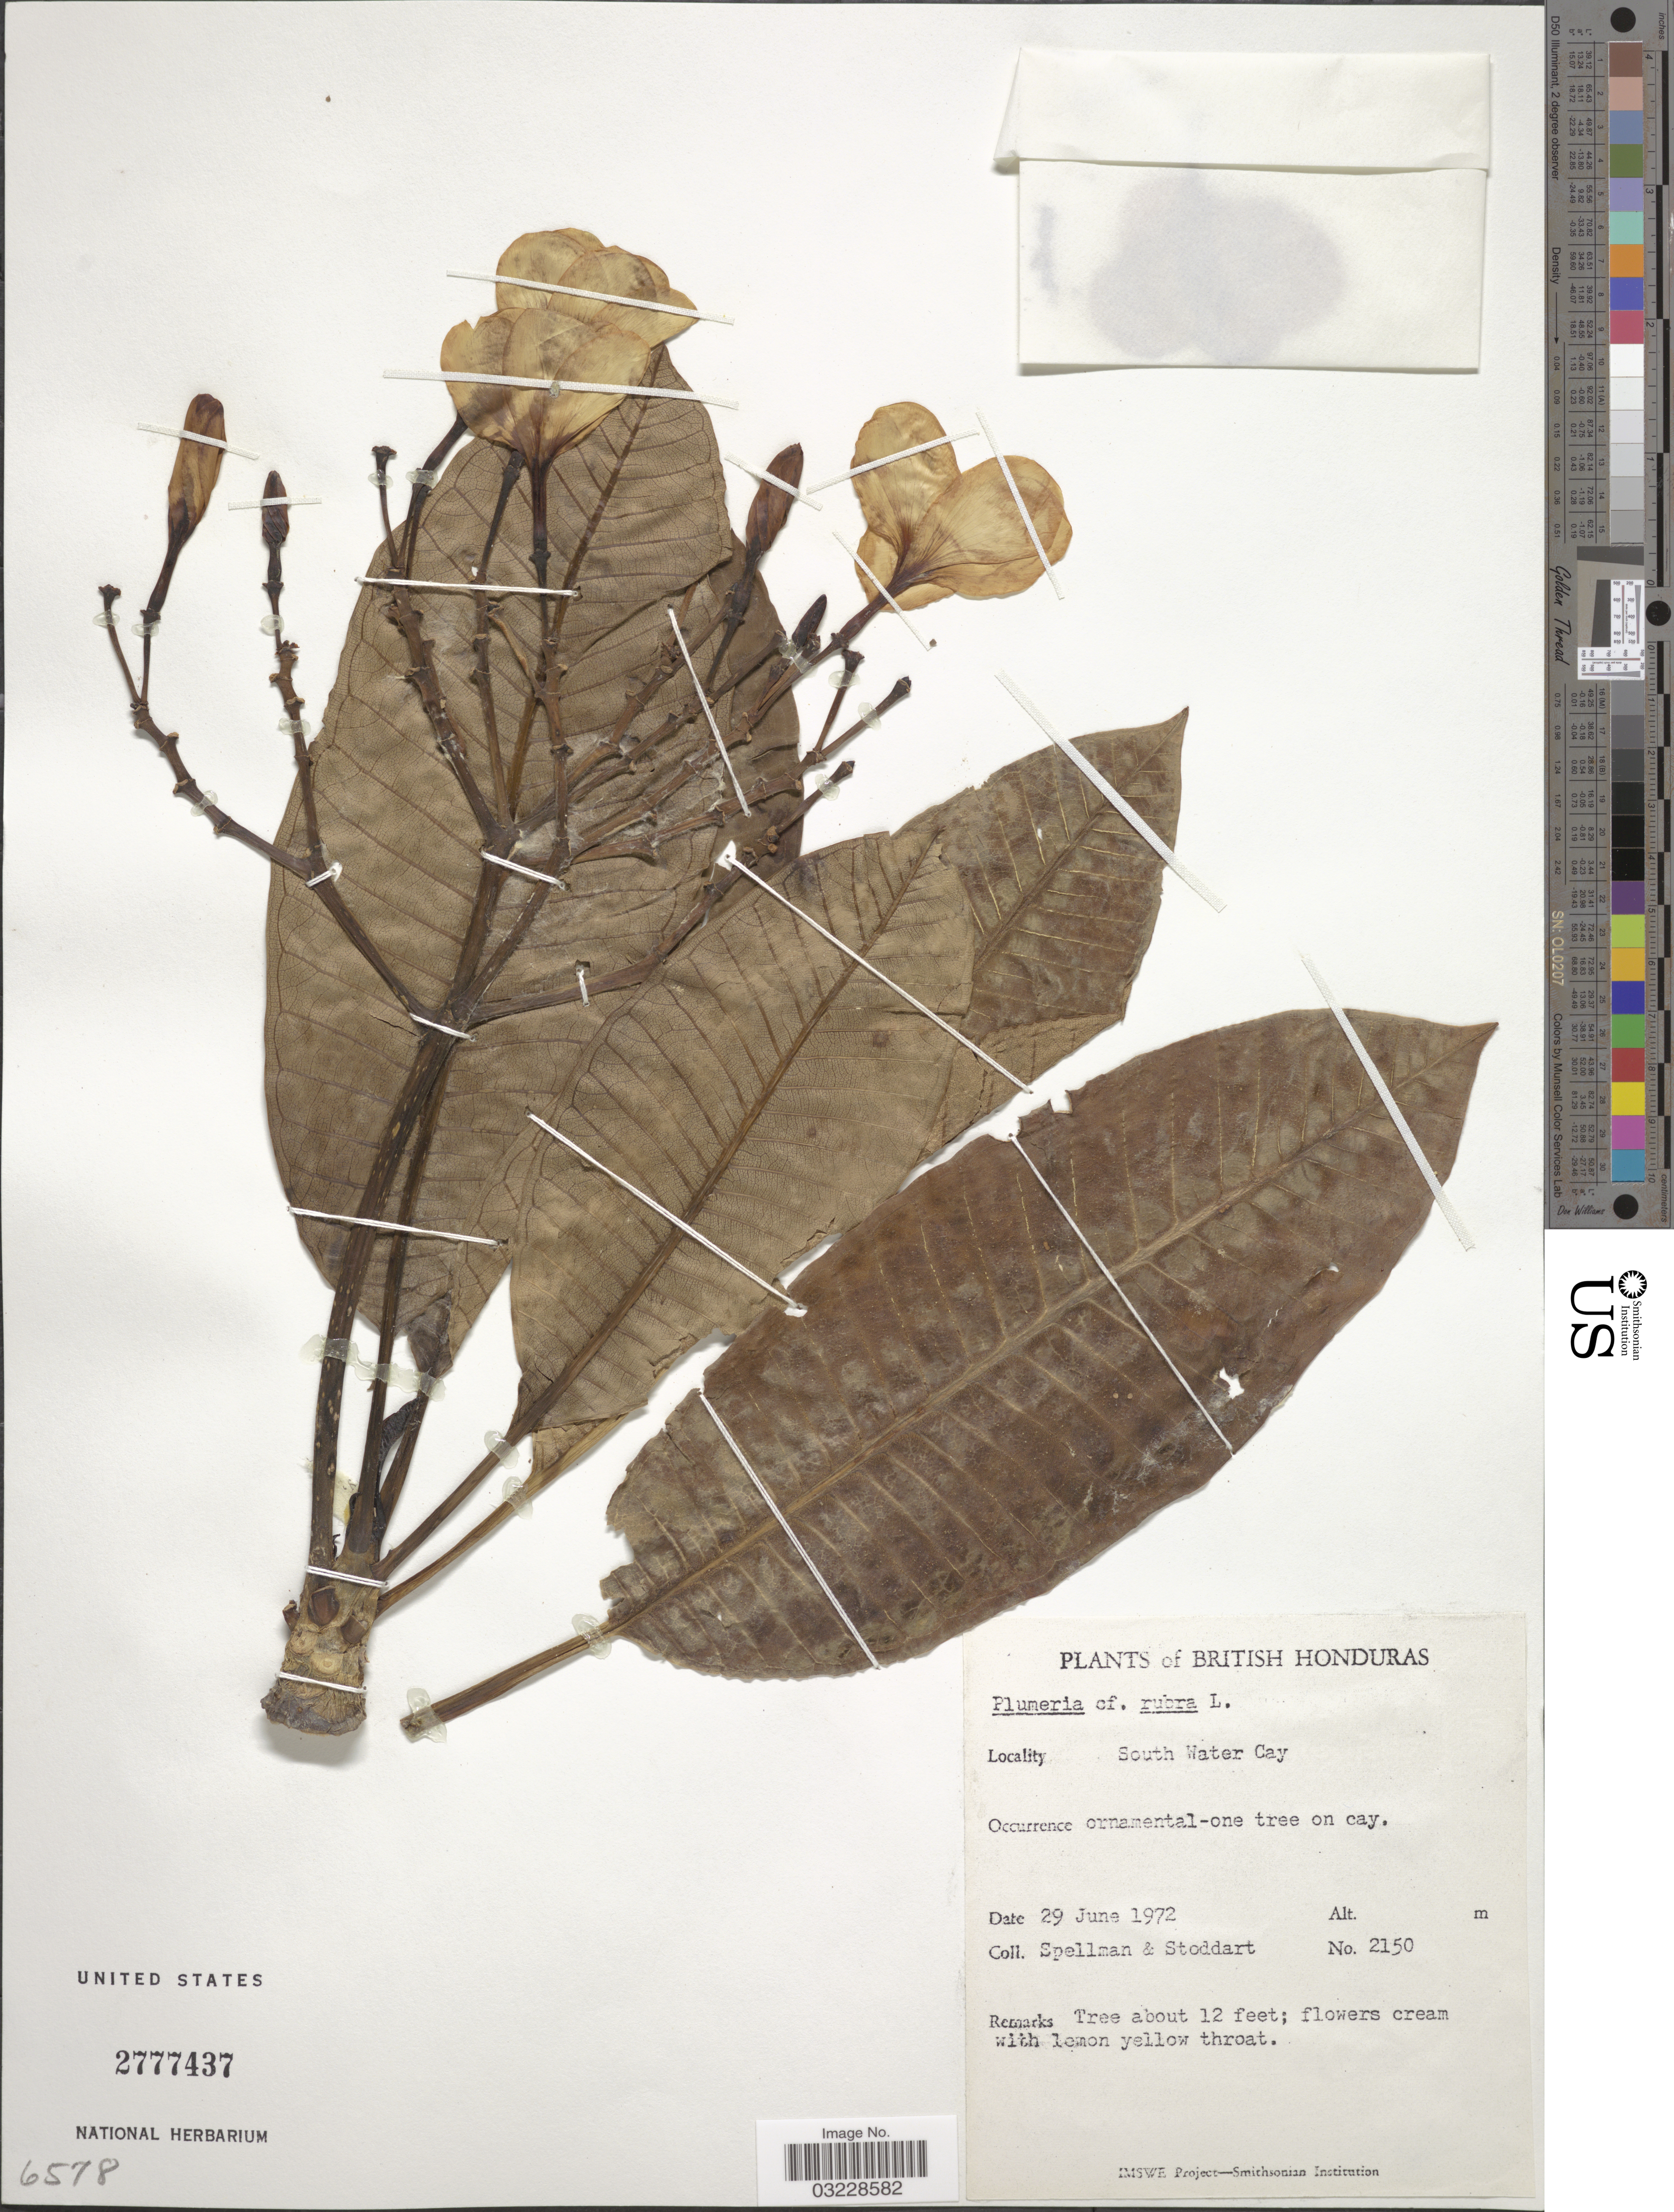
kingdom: Plantae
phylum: Tracheophyta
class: Magnoliopsida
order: Gentianales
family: Apocynaceae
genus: Plumeria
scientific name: Plumeria rubra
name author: L.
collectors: Spellman, -- & -. Stoddart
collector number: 2150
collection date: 1972-06-29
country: Belize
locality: British Honduras, South Water Cay.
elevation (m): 2150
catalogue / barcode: US 2777437